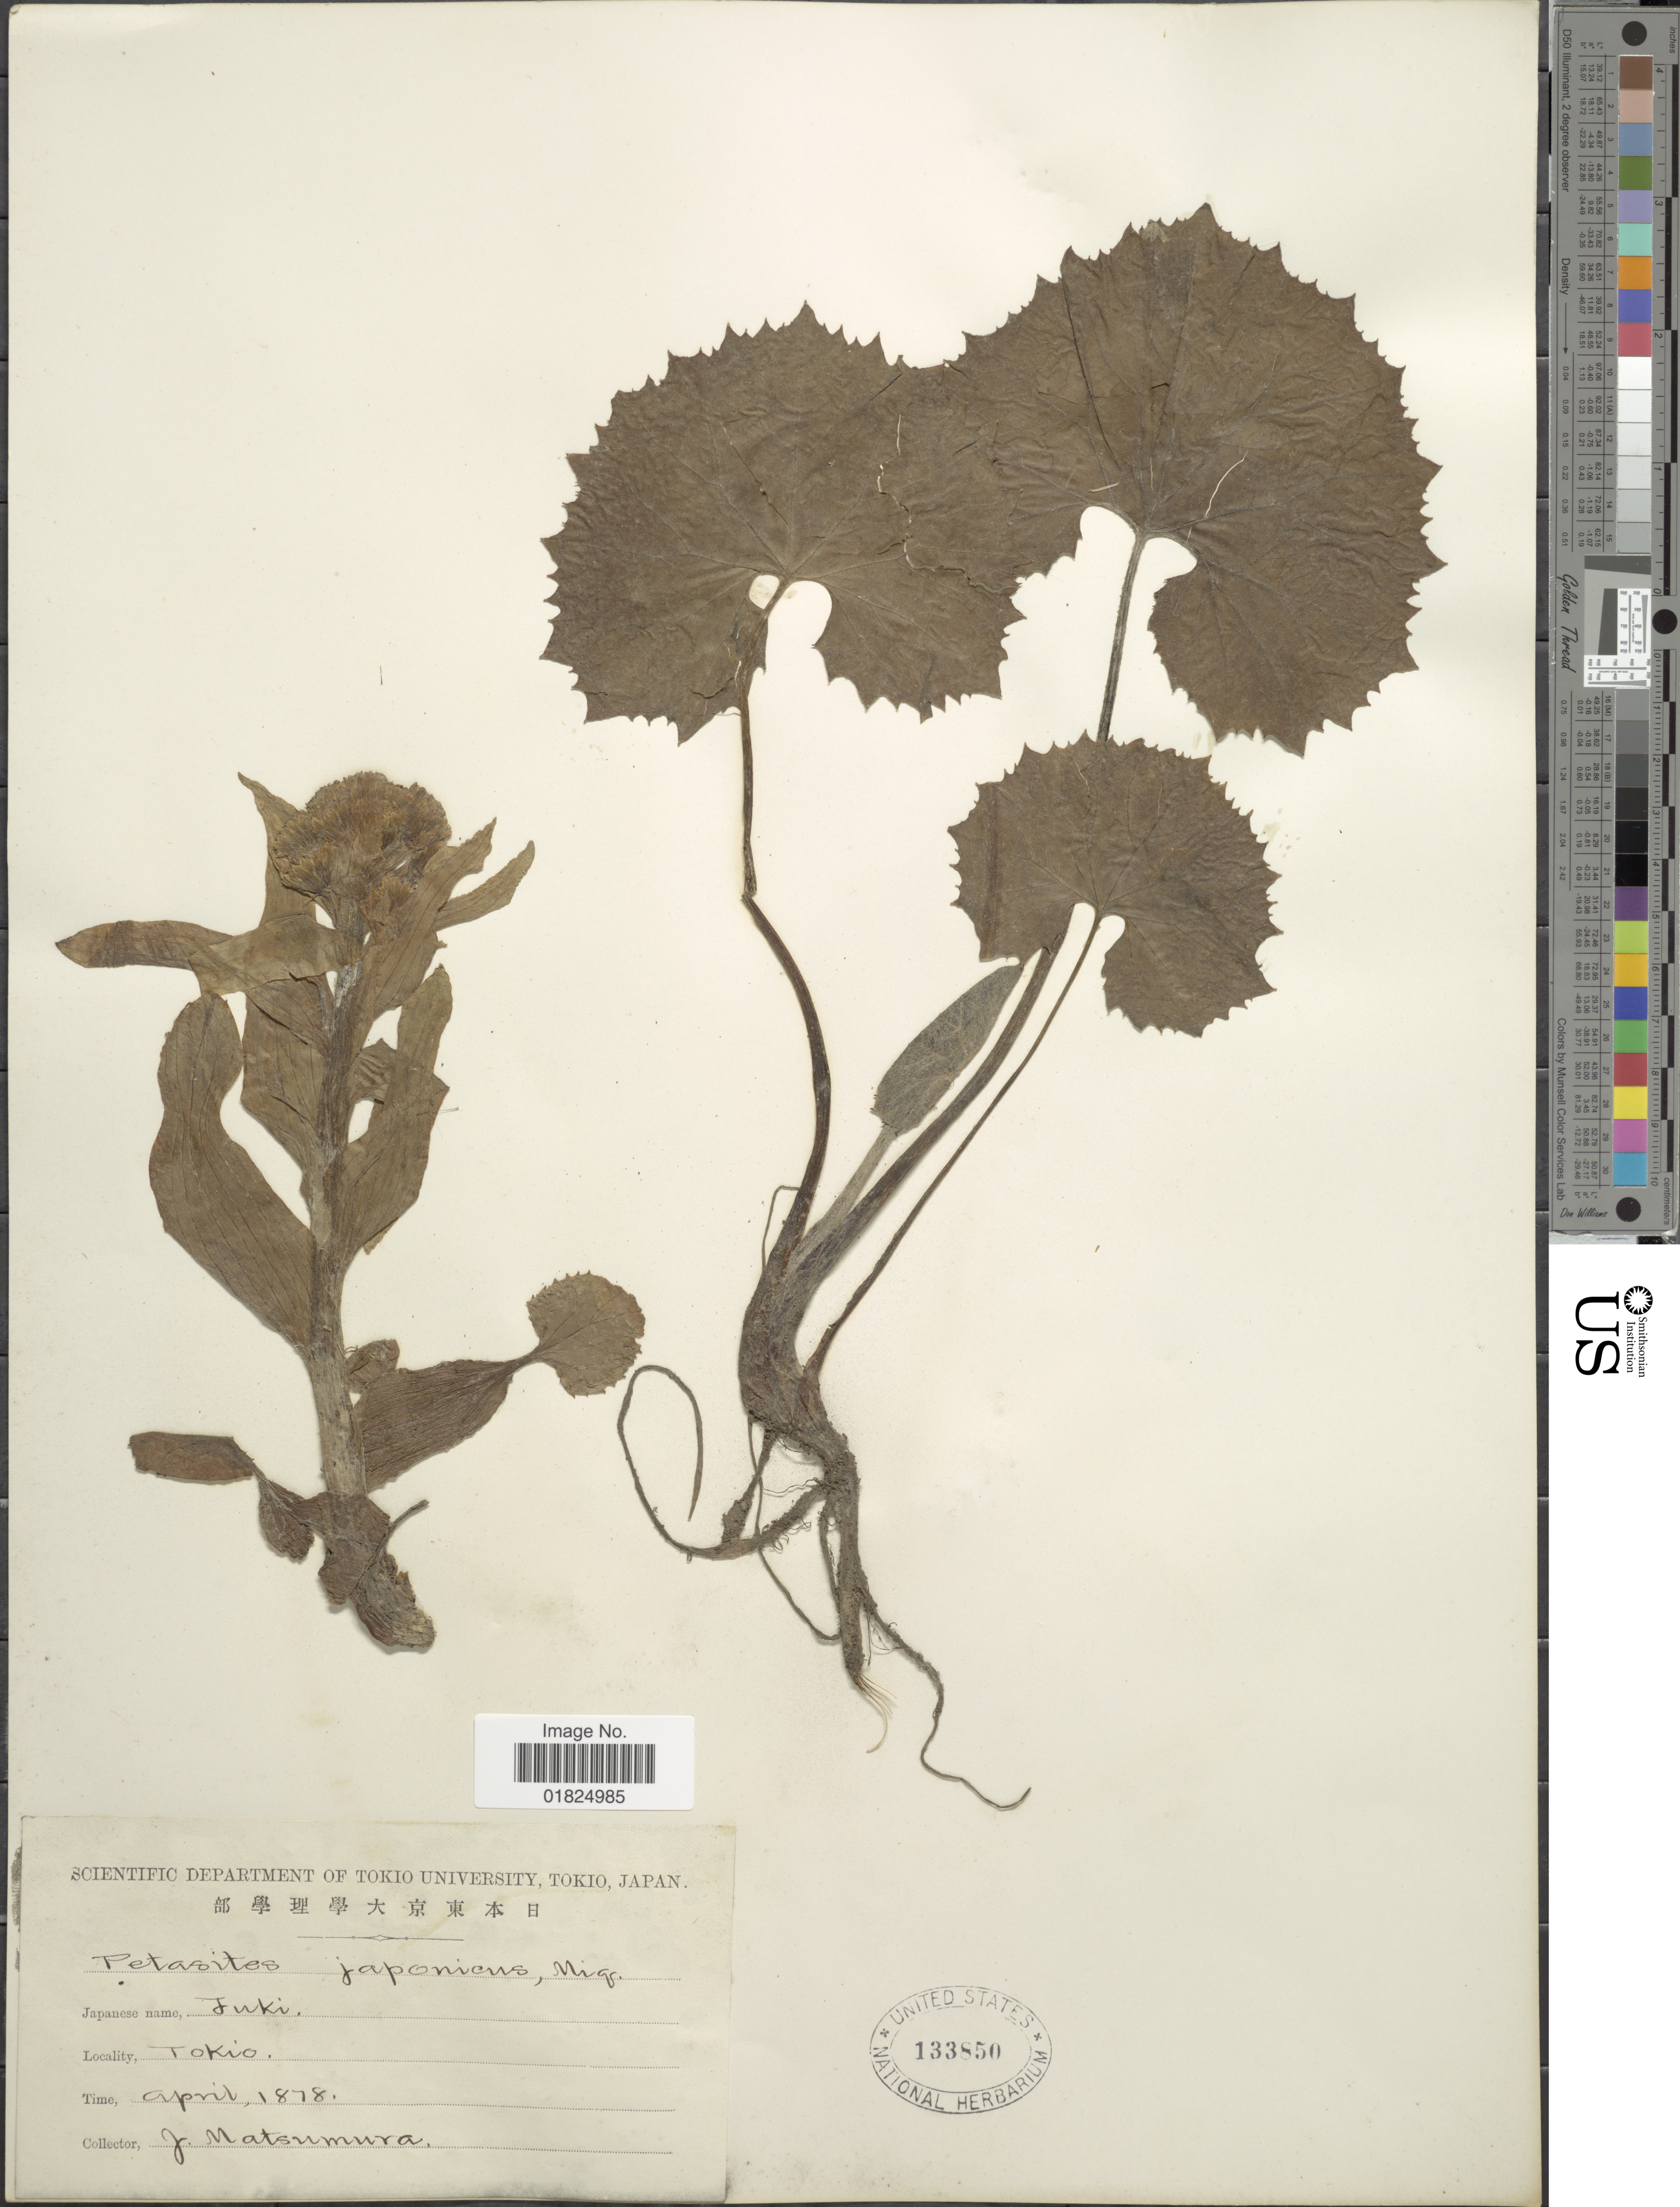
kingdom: Plantae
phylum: Tracheophyta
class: Magnoliopsida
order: Asterales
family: Asteraceae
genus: Petasites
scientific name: Petasites japonicus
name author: (Siebold & Zucc.) Maxim.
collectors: J. Natsumura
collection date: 1878-04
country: Japan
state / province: Tokyo, Federal City of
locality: Fuki, Tokio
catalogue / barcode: US 133850